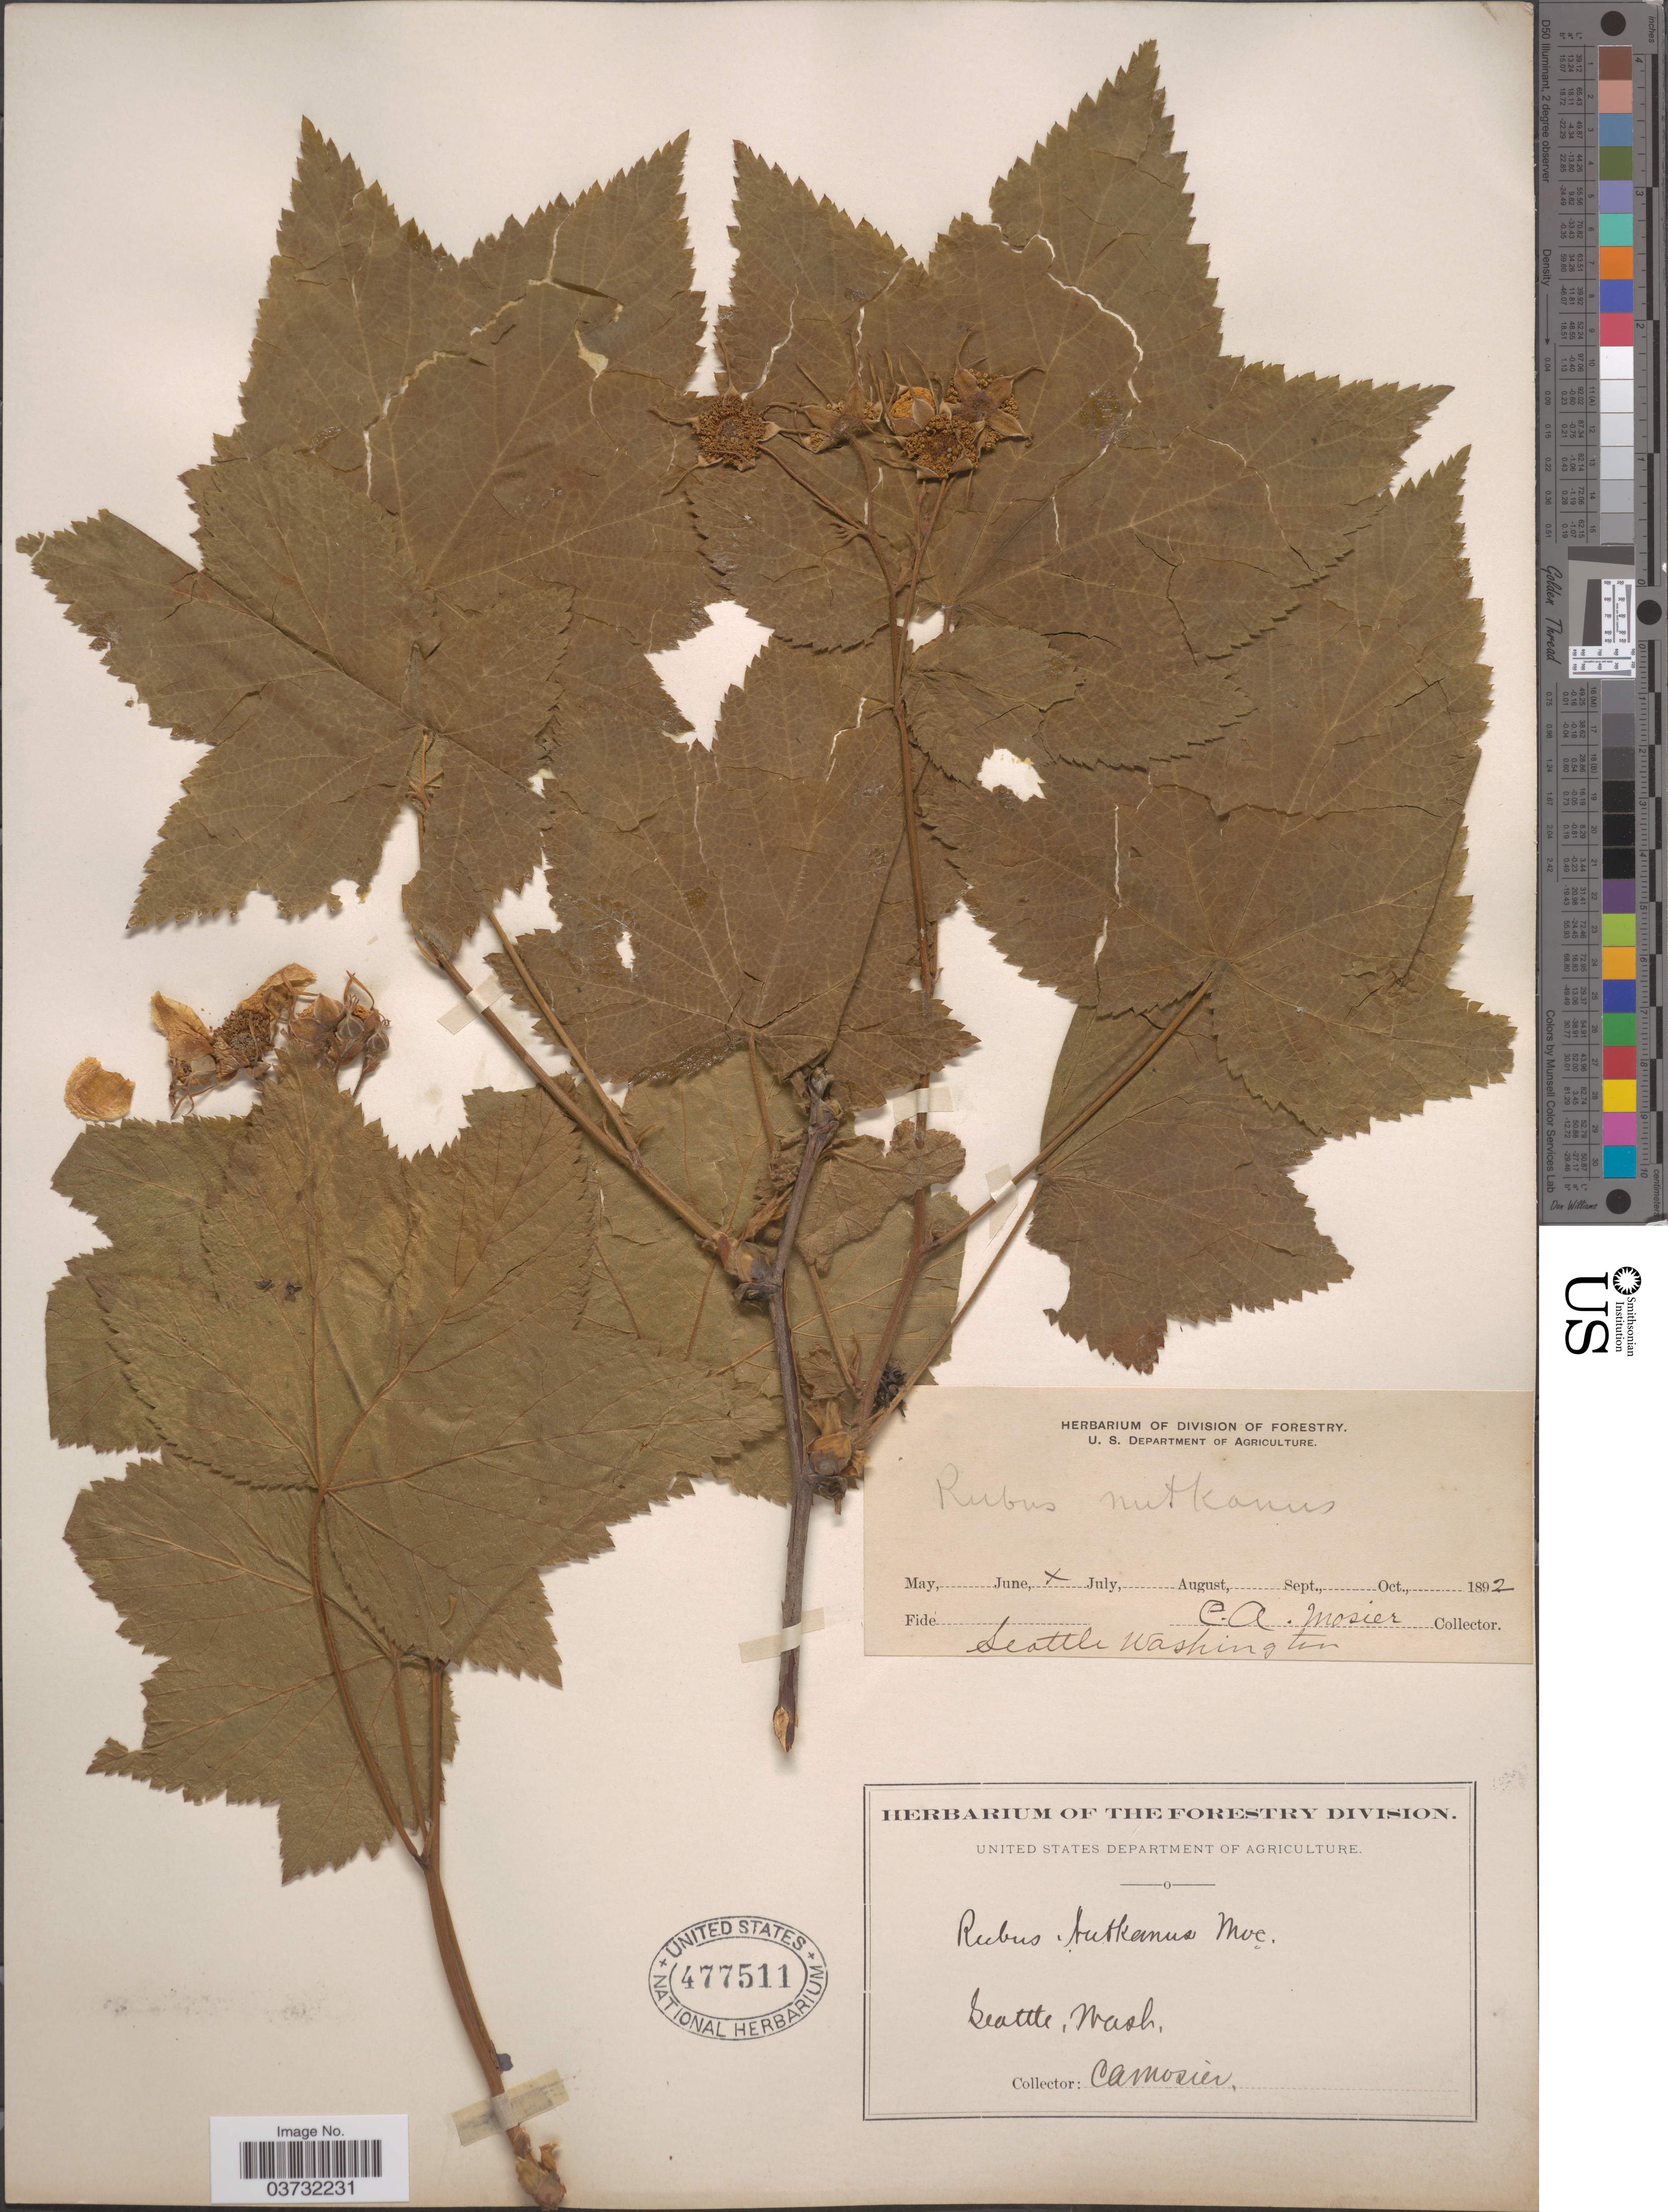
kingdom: Plantae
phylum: Tracheophyta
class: Magnoliopsida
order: Rosales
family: Rosaceae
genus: Rubus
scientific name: Rubus tomentosus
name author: Borkh.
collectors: C. A. Mosier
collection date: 1892-06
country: United States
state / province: Washington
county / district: King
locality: Seattle.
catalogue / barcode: US 477511